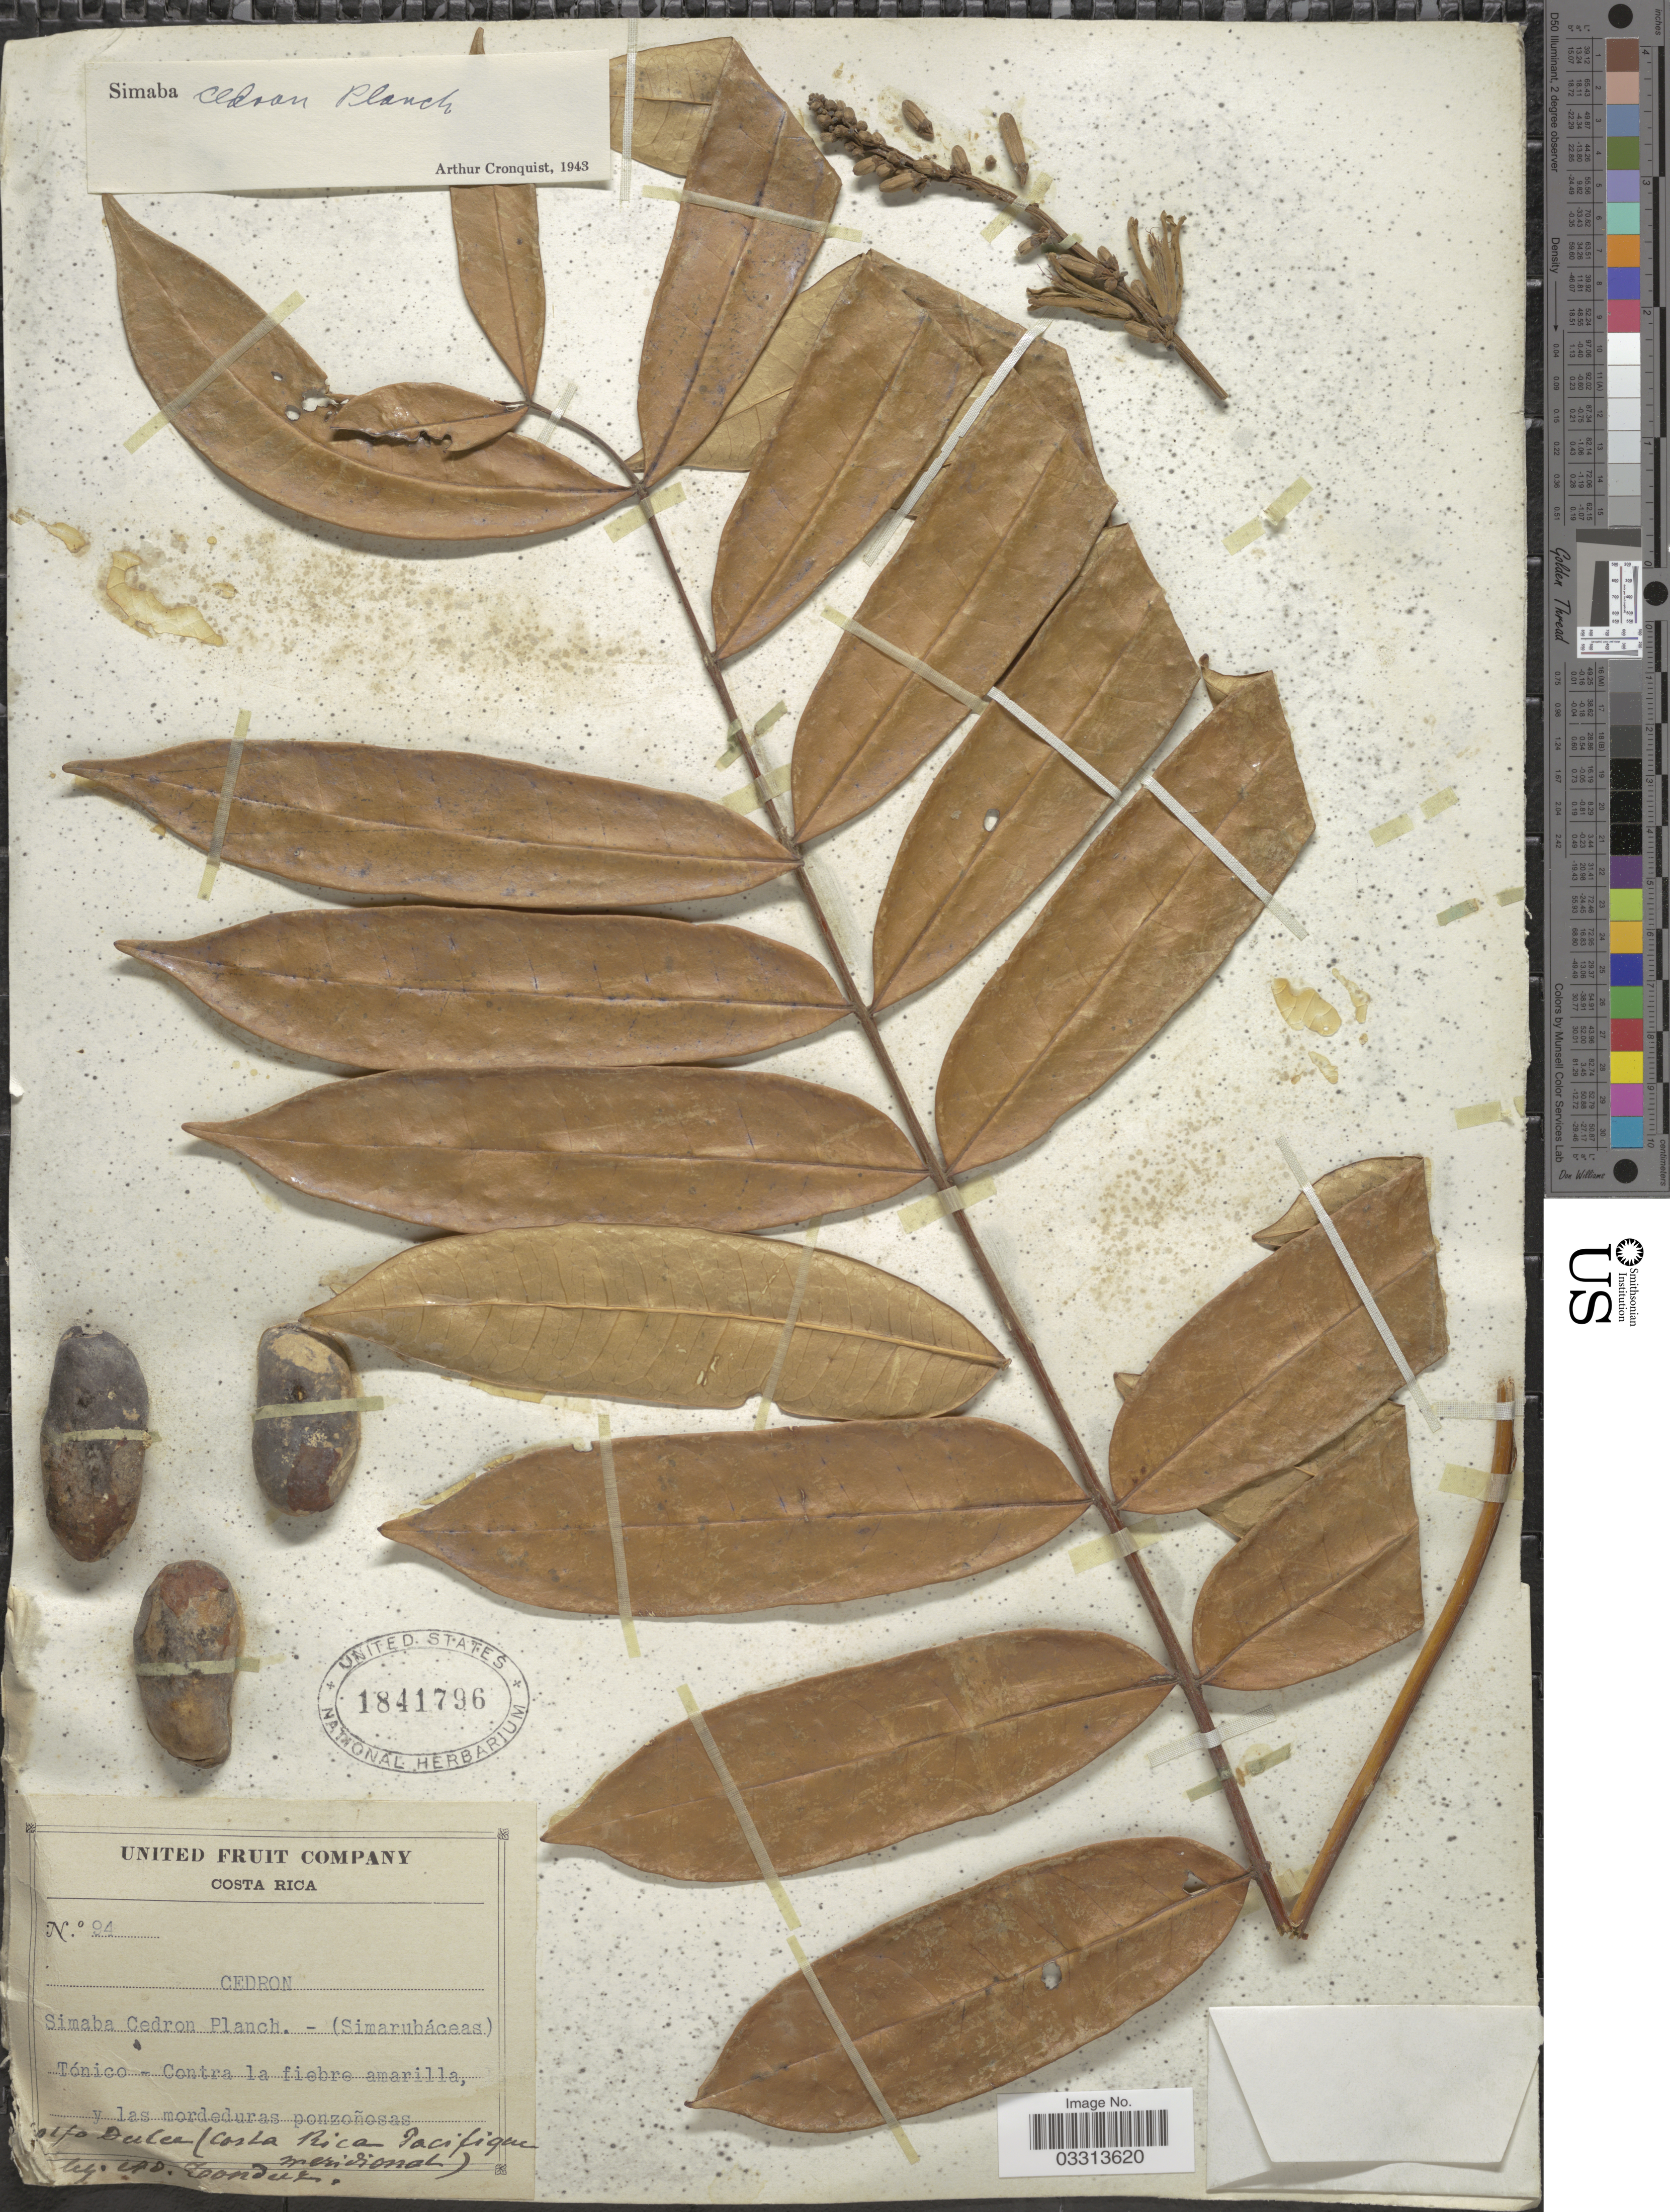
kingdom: Plantae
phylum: Tracheophyta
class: Magnoliopsida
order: Sapindales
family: Simaroubaceae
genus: Homalolepis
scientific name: Homalolepis cedron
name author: (Planch.) Devecchi & Pirani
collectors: A. Tonduz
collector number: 94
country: Costa Rica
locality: Tónico - Contra la fiebre amarilla, y las mordeduras ponzoñosas, Golfo Dulce (Costa Rica Pacifique meridional).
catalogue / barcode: US 1841796